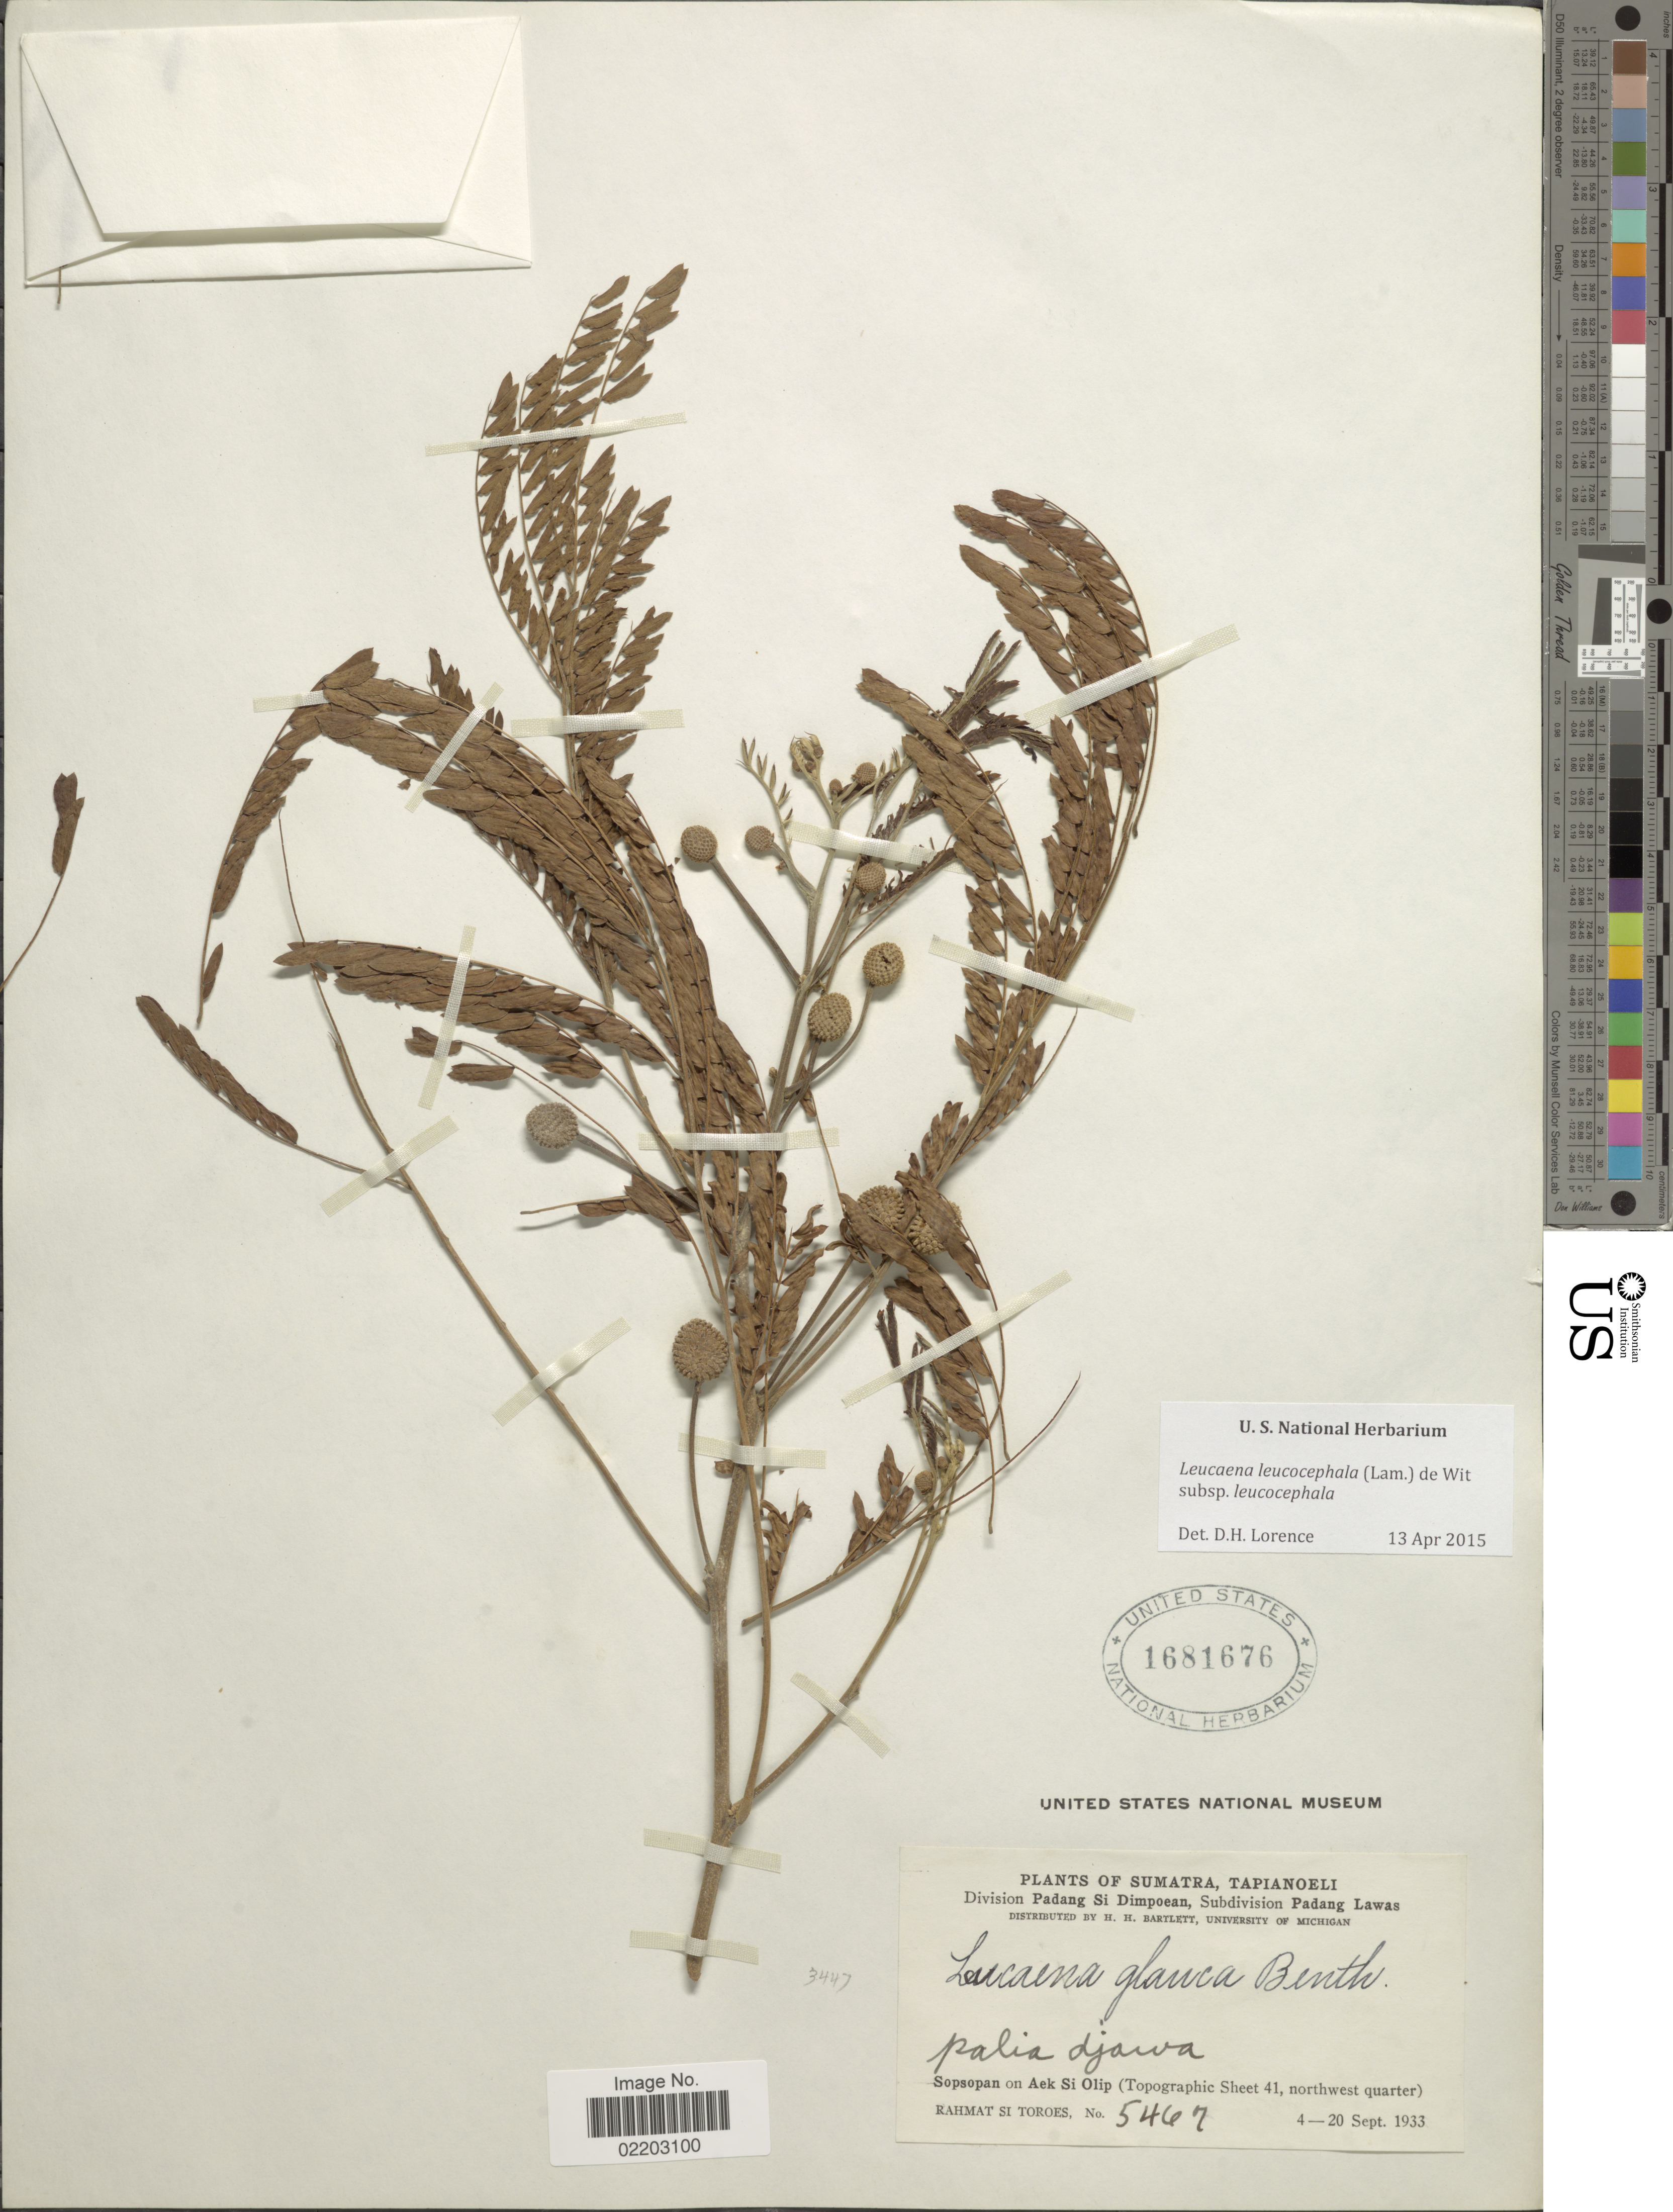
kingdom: Plantae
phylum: Tracheophyta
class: Magnoliopsida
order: Fabales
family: Fabaceae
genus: Leucaena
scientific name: Leucaena leucocephala subsp. leucocephala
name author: (Lam.) de Wit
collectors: Rahmat Si Boeea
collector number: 5467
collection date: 1933-09-04/1933-09-20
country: Indonesia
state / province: Sumatra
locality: Sumatra, Tapianoeli, Division Padang Si Dimpoean, Subdivision Padang Lawas. Sopsopan on Aek Si Olip (Topographic sheet 41, northwest quarter).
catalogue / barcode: US 1681676